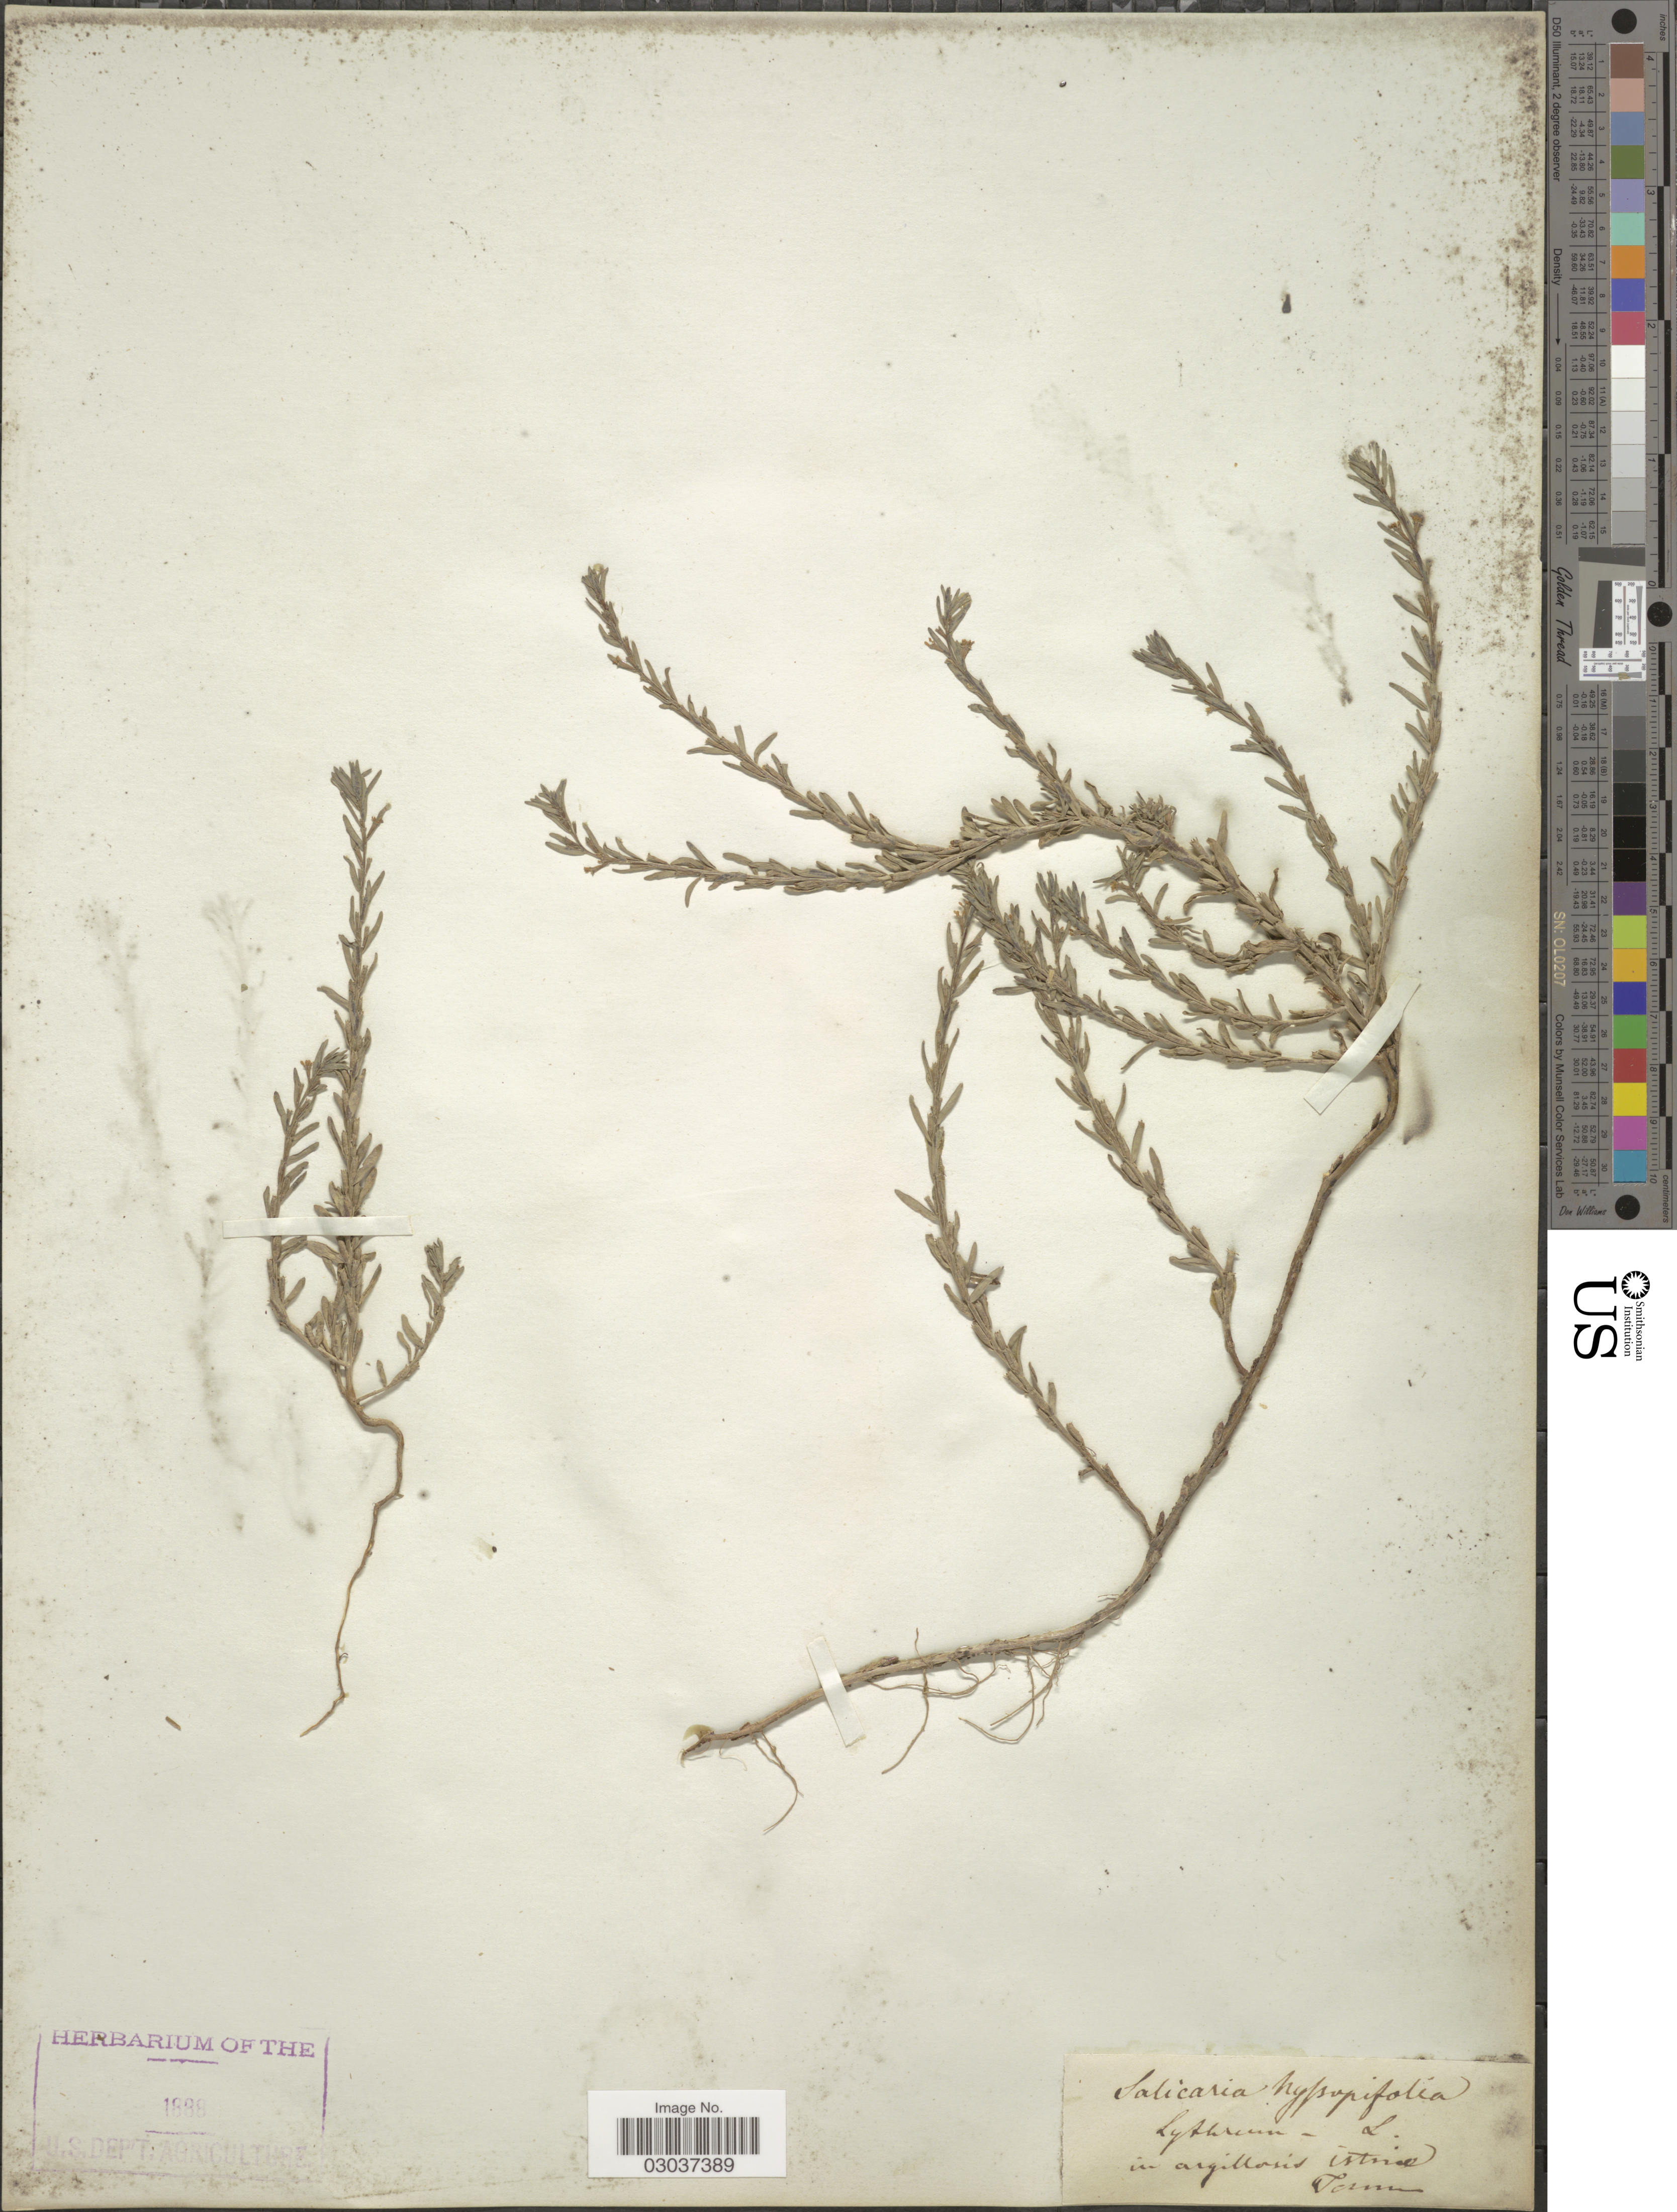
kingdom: Plantae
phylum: Tracheophyta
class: Magnoliopsida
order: Myrtales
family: Lythraceae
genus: Lythrum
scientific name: Lythrum hyssopifolia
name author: L.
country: Croatia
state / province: Istria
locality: In argillosis Istria.